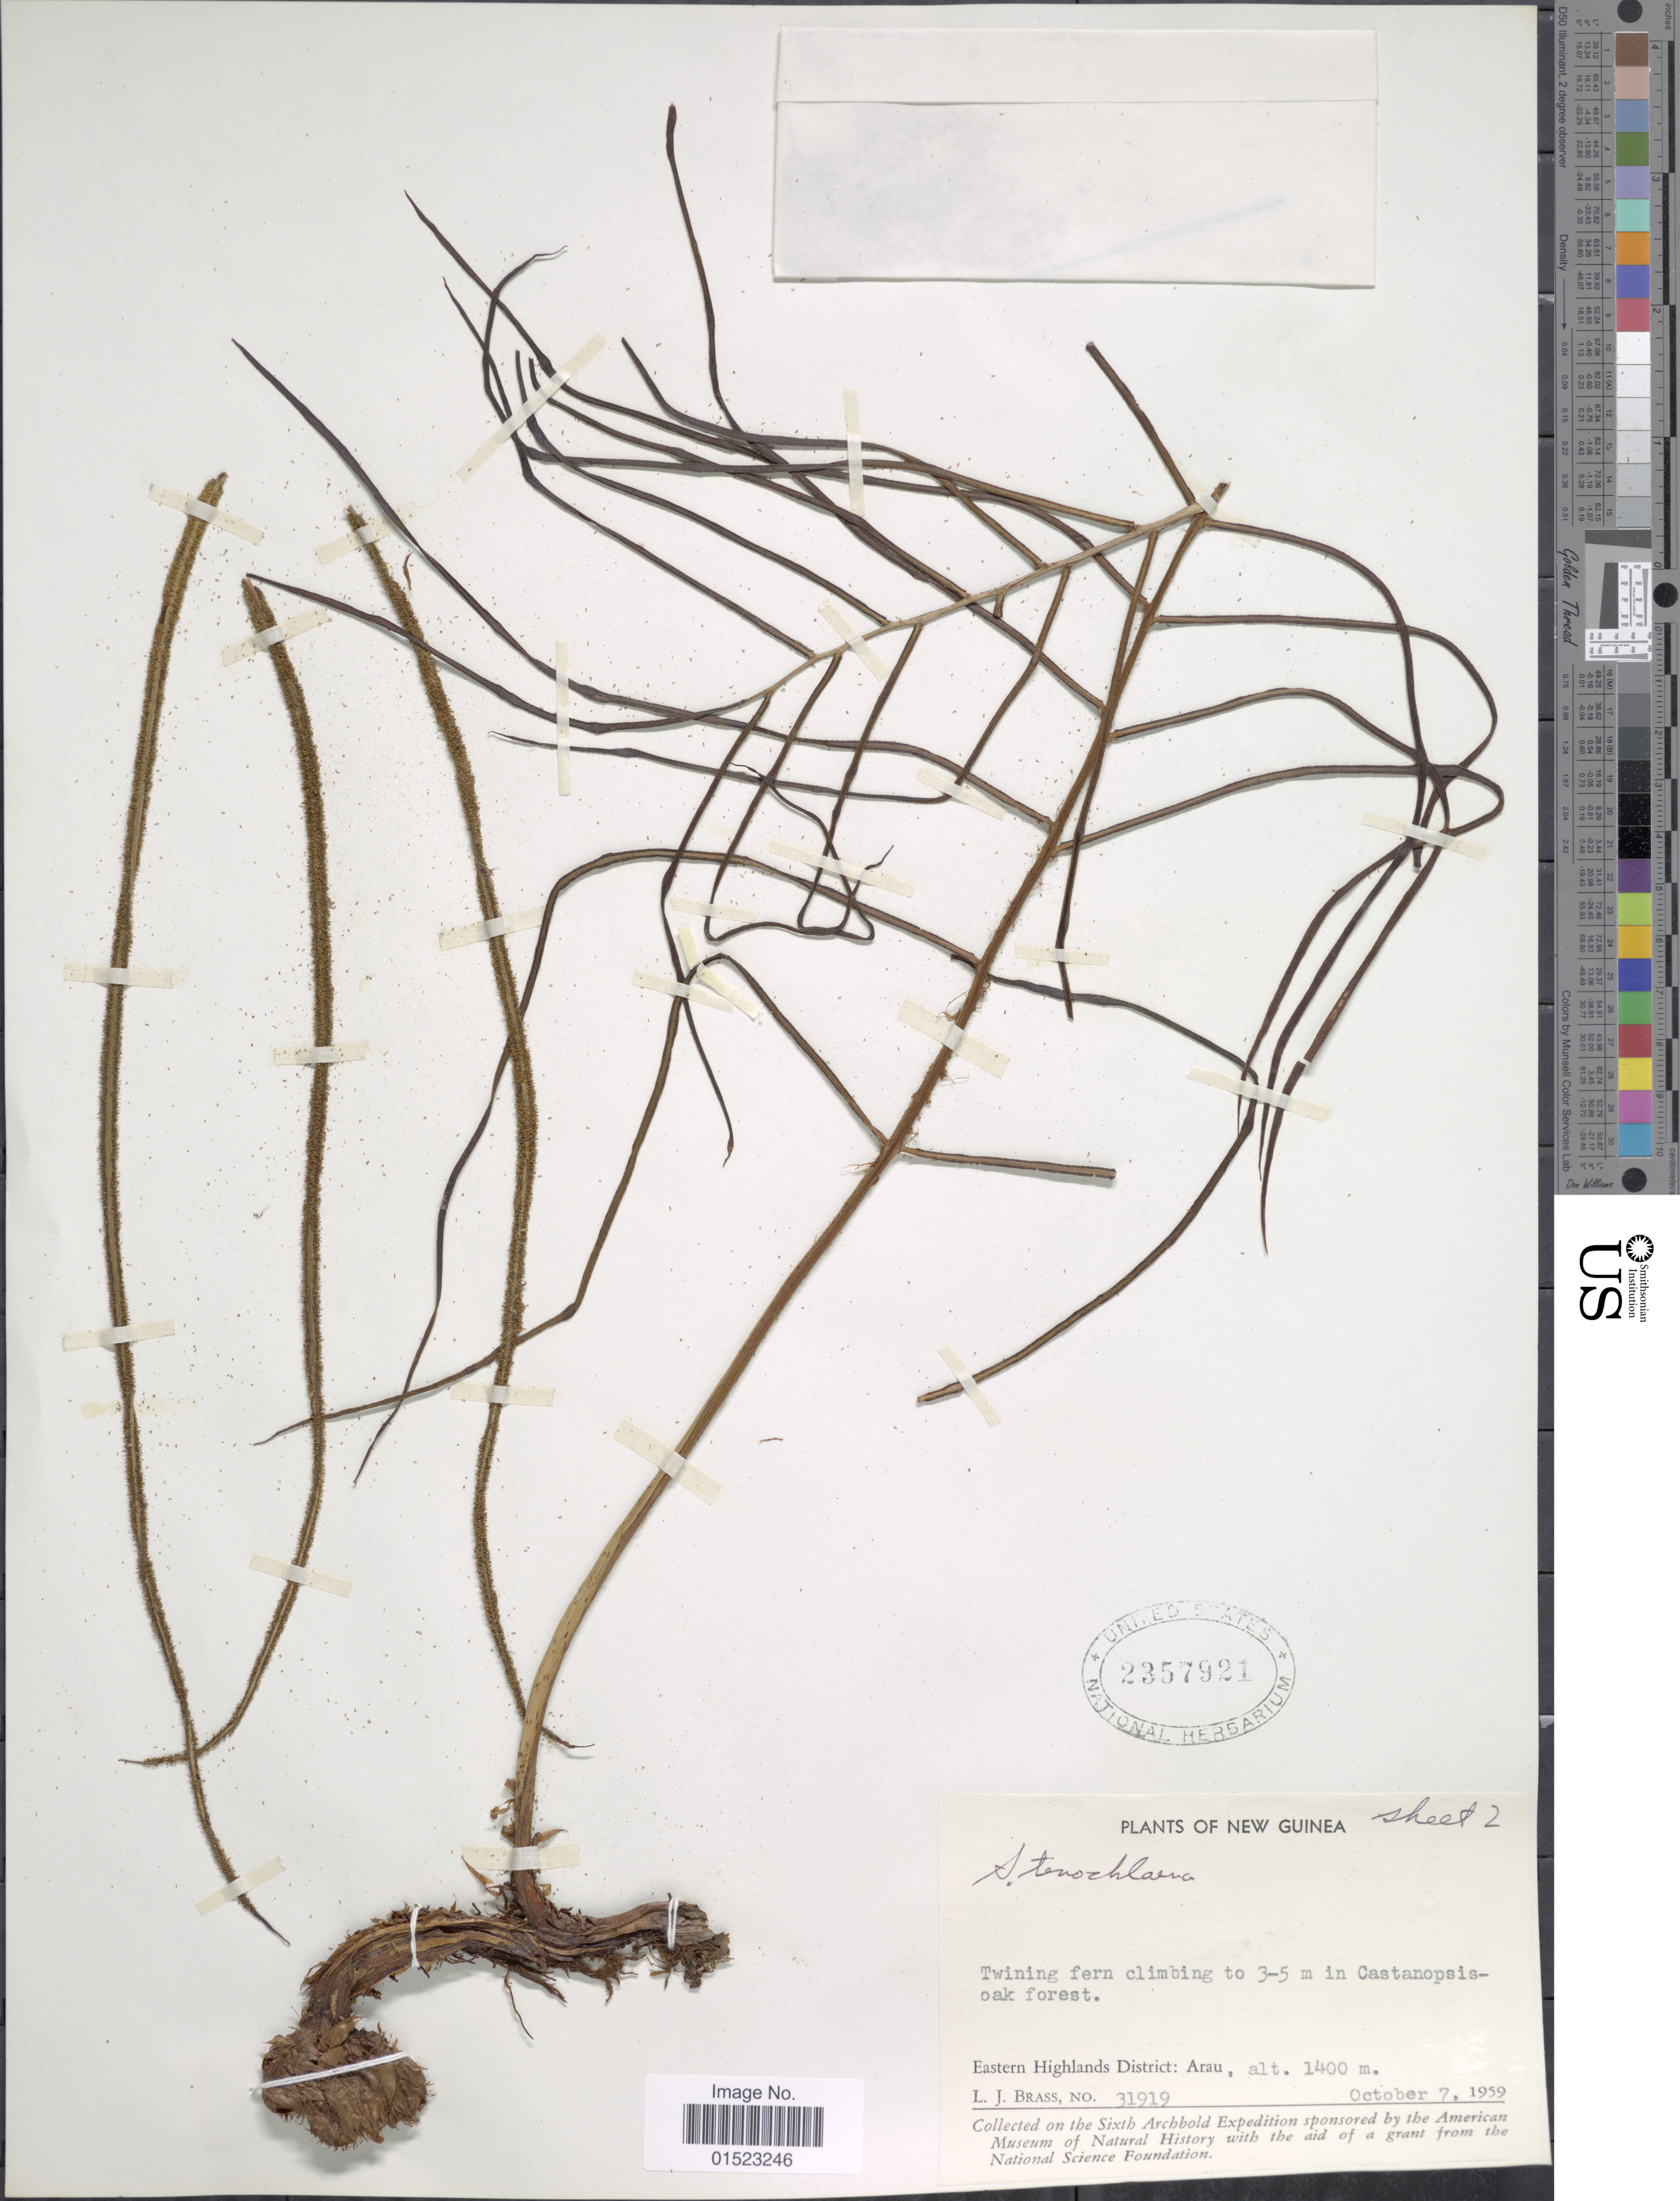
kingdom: Plantae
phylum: Tracheophyta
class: Polypodiopsida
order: Polypodiales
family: Blechnaceae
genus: Brainea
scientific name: Brainea sp.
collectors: L. J. Brass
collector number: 31919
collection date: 1959-10-07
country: Papua New Guinea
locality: Eastern Highlands District: Arau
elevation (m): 1400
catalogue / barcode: US 2357921